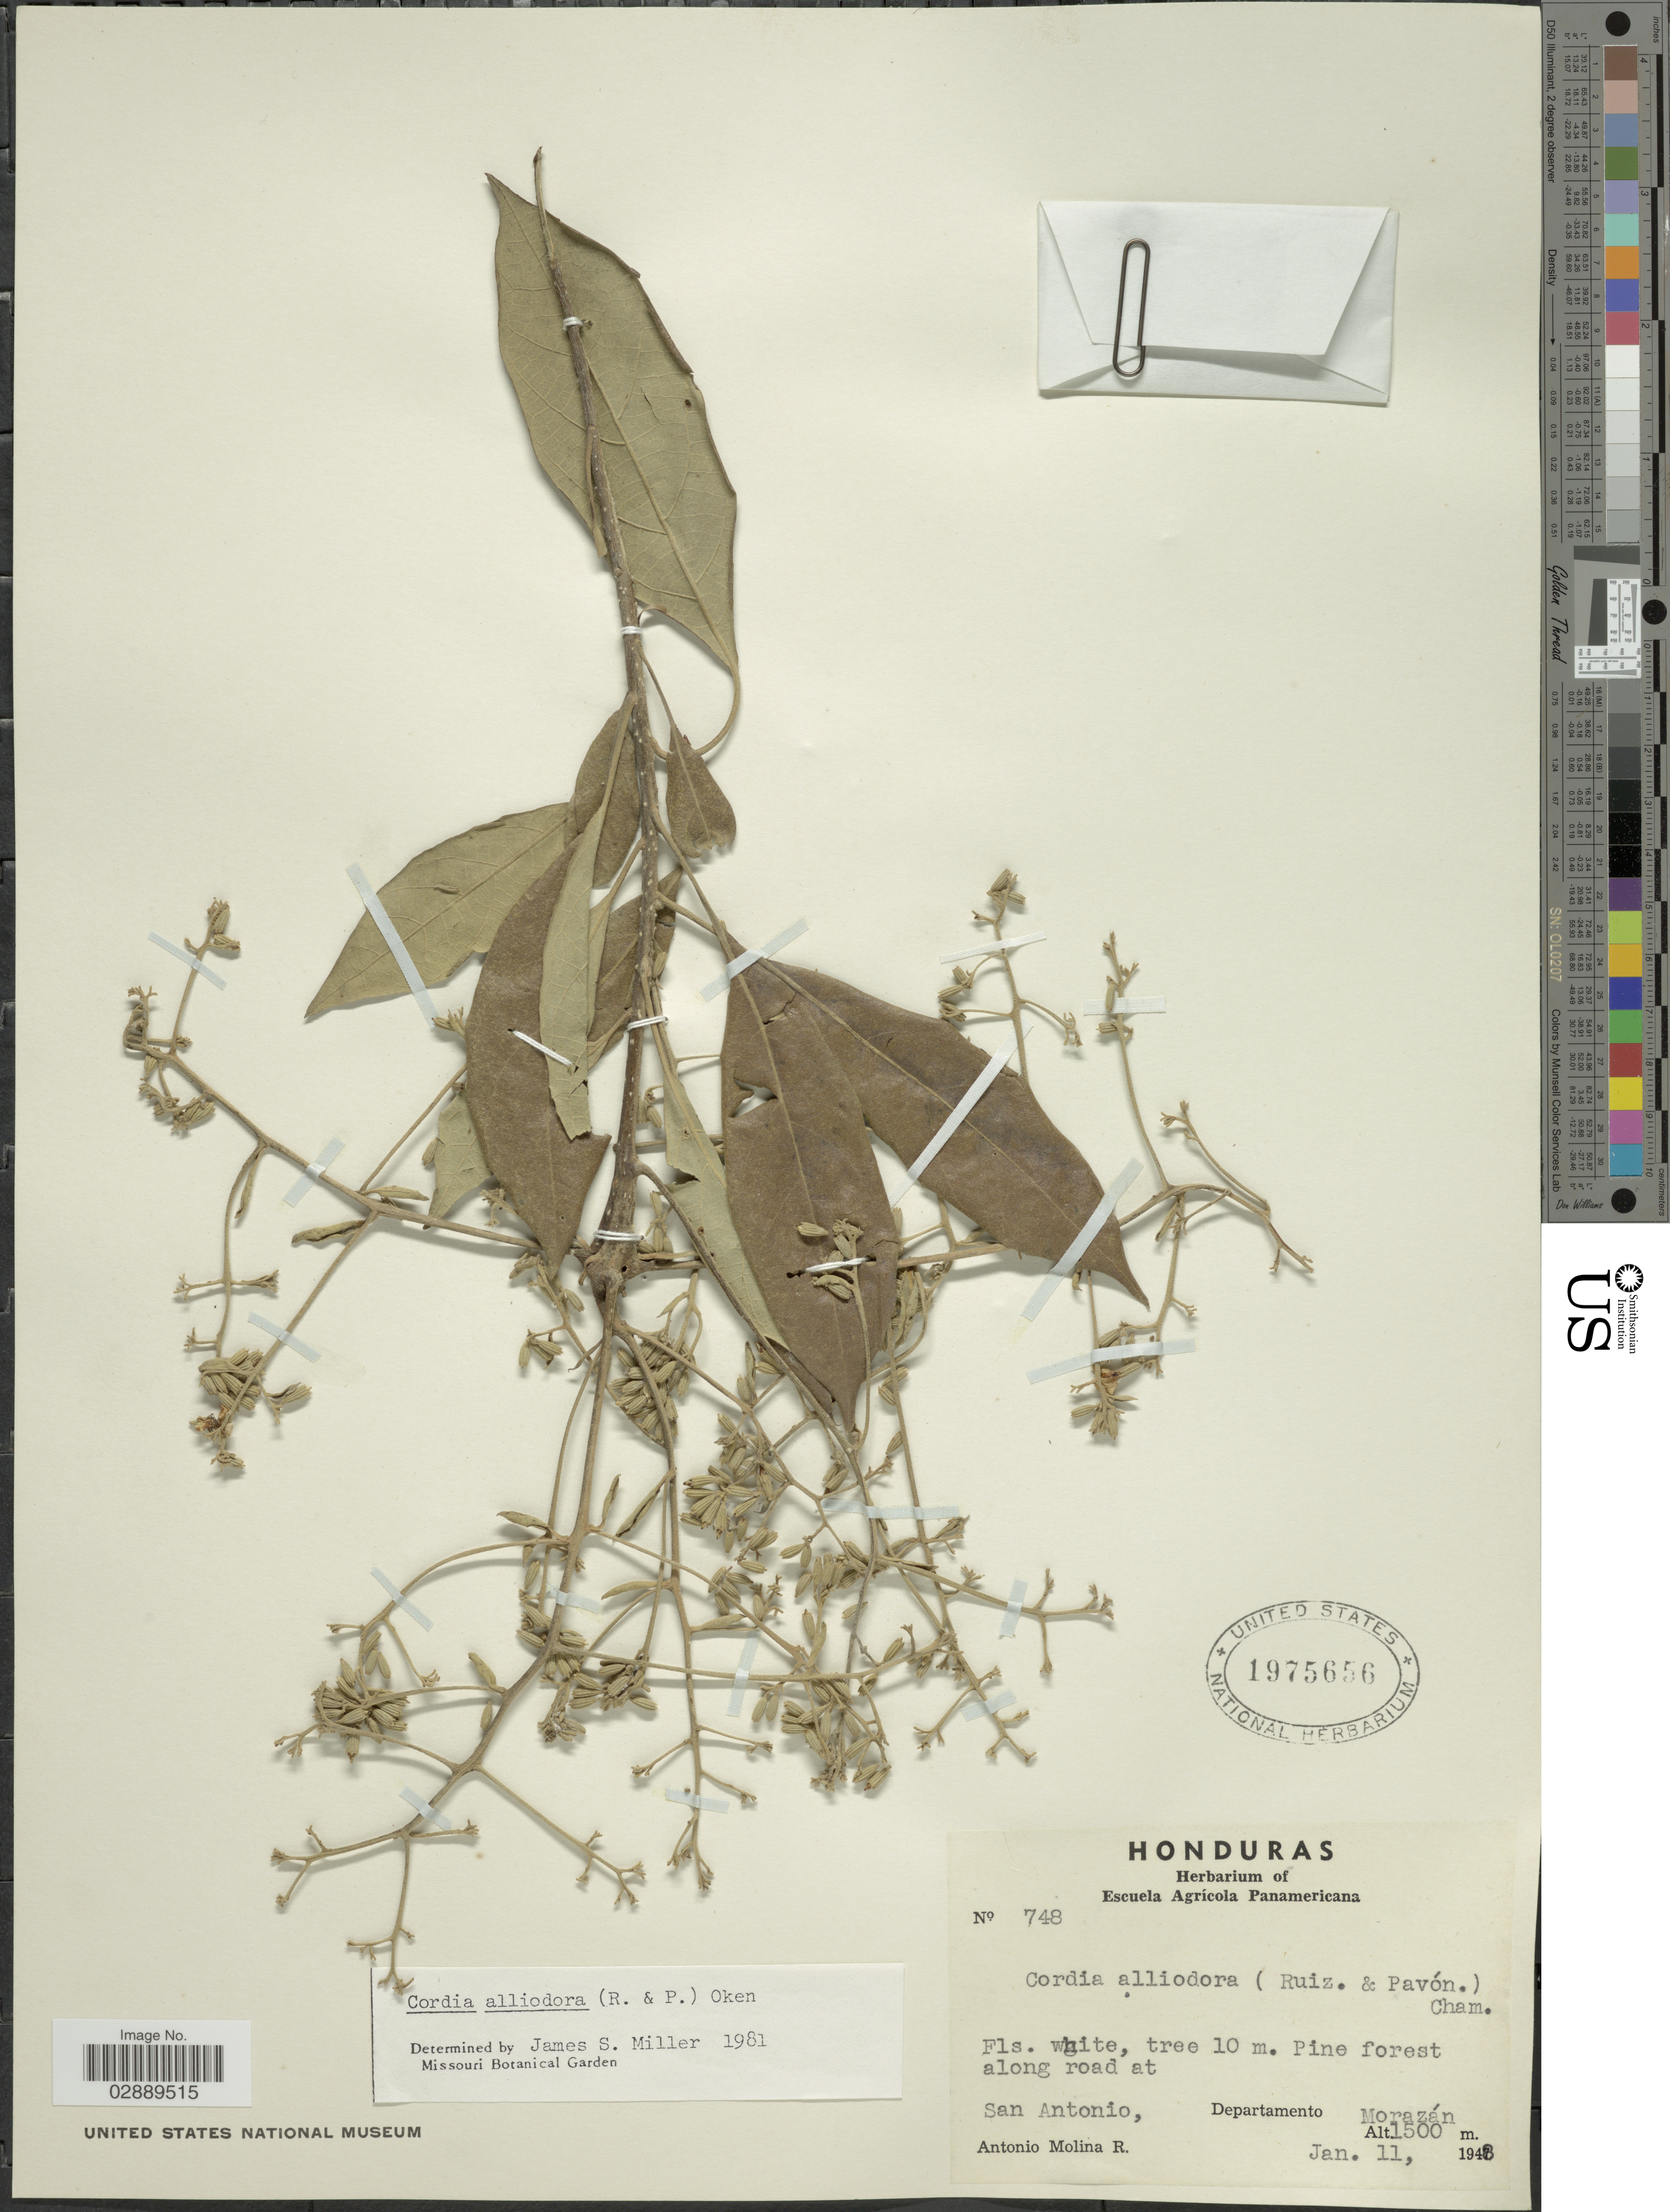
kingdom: Plantae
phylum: Tracheophyta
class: Magnoliopsida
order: Boraginales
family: Cordiaceae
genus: Cordia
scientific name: Cordia alliodora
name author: (Ruiz & Pav.) Oken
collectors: A. Molina R.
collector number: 748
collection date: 1948-01-11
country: Honduras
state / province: Fco. Morazán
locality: San Antonio, Depart. Morazán.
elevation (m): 1500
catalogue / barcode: US 1975656